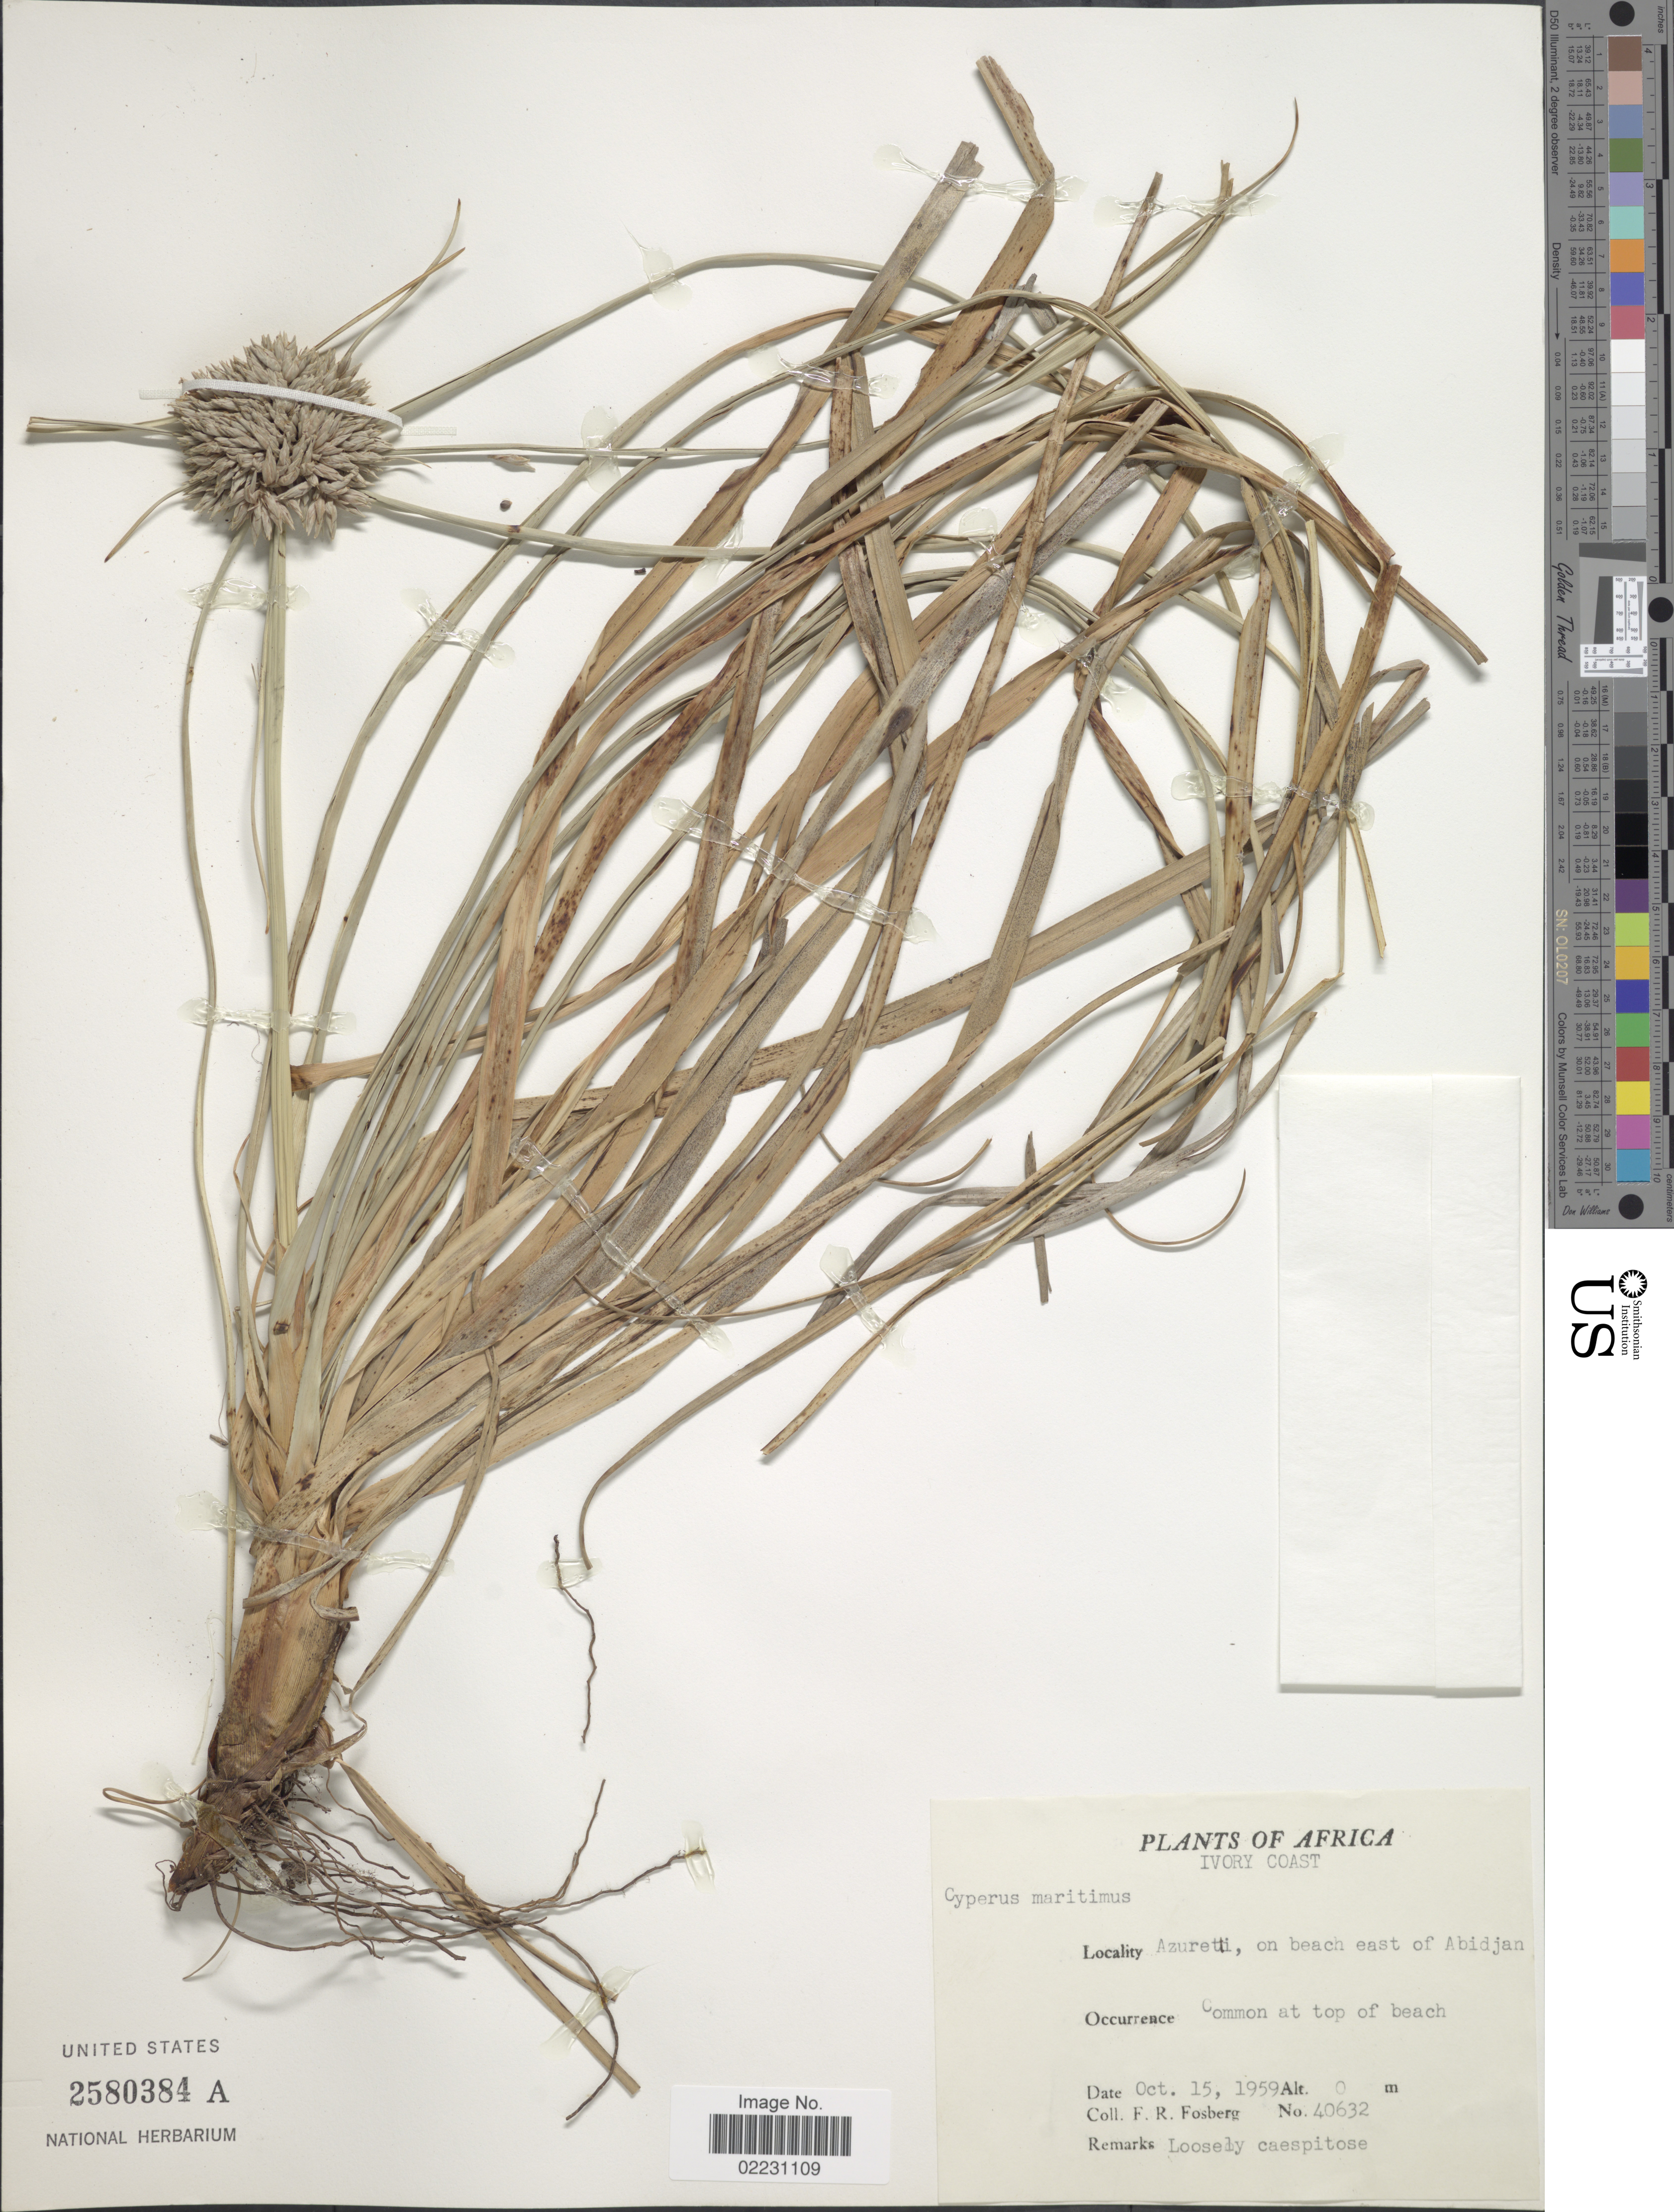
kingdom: Plantae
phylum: Tracheophyta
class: Liliopsida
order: Poales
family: Cyperaceae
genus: Cyperus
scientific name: Cyperus crassipes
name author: Vahl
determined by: Strong, Mark T., (BOT), Smithsonian Institution - National Museum of Natural History (UNITED STATES)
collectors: F. R. Fosberg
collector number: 40632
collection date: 1959-10-15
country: Ivory Coast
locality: Ivory Coast. Africa. Azuretti, on beach east of Abidjan. Common at top beach.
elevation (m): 0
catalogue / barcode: US 2580384A